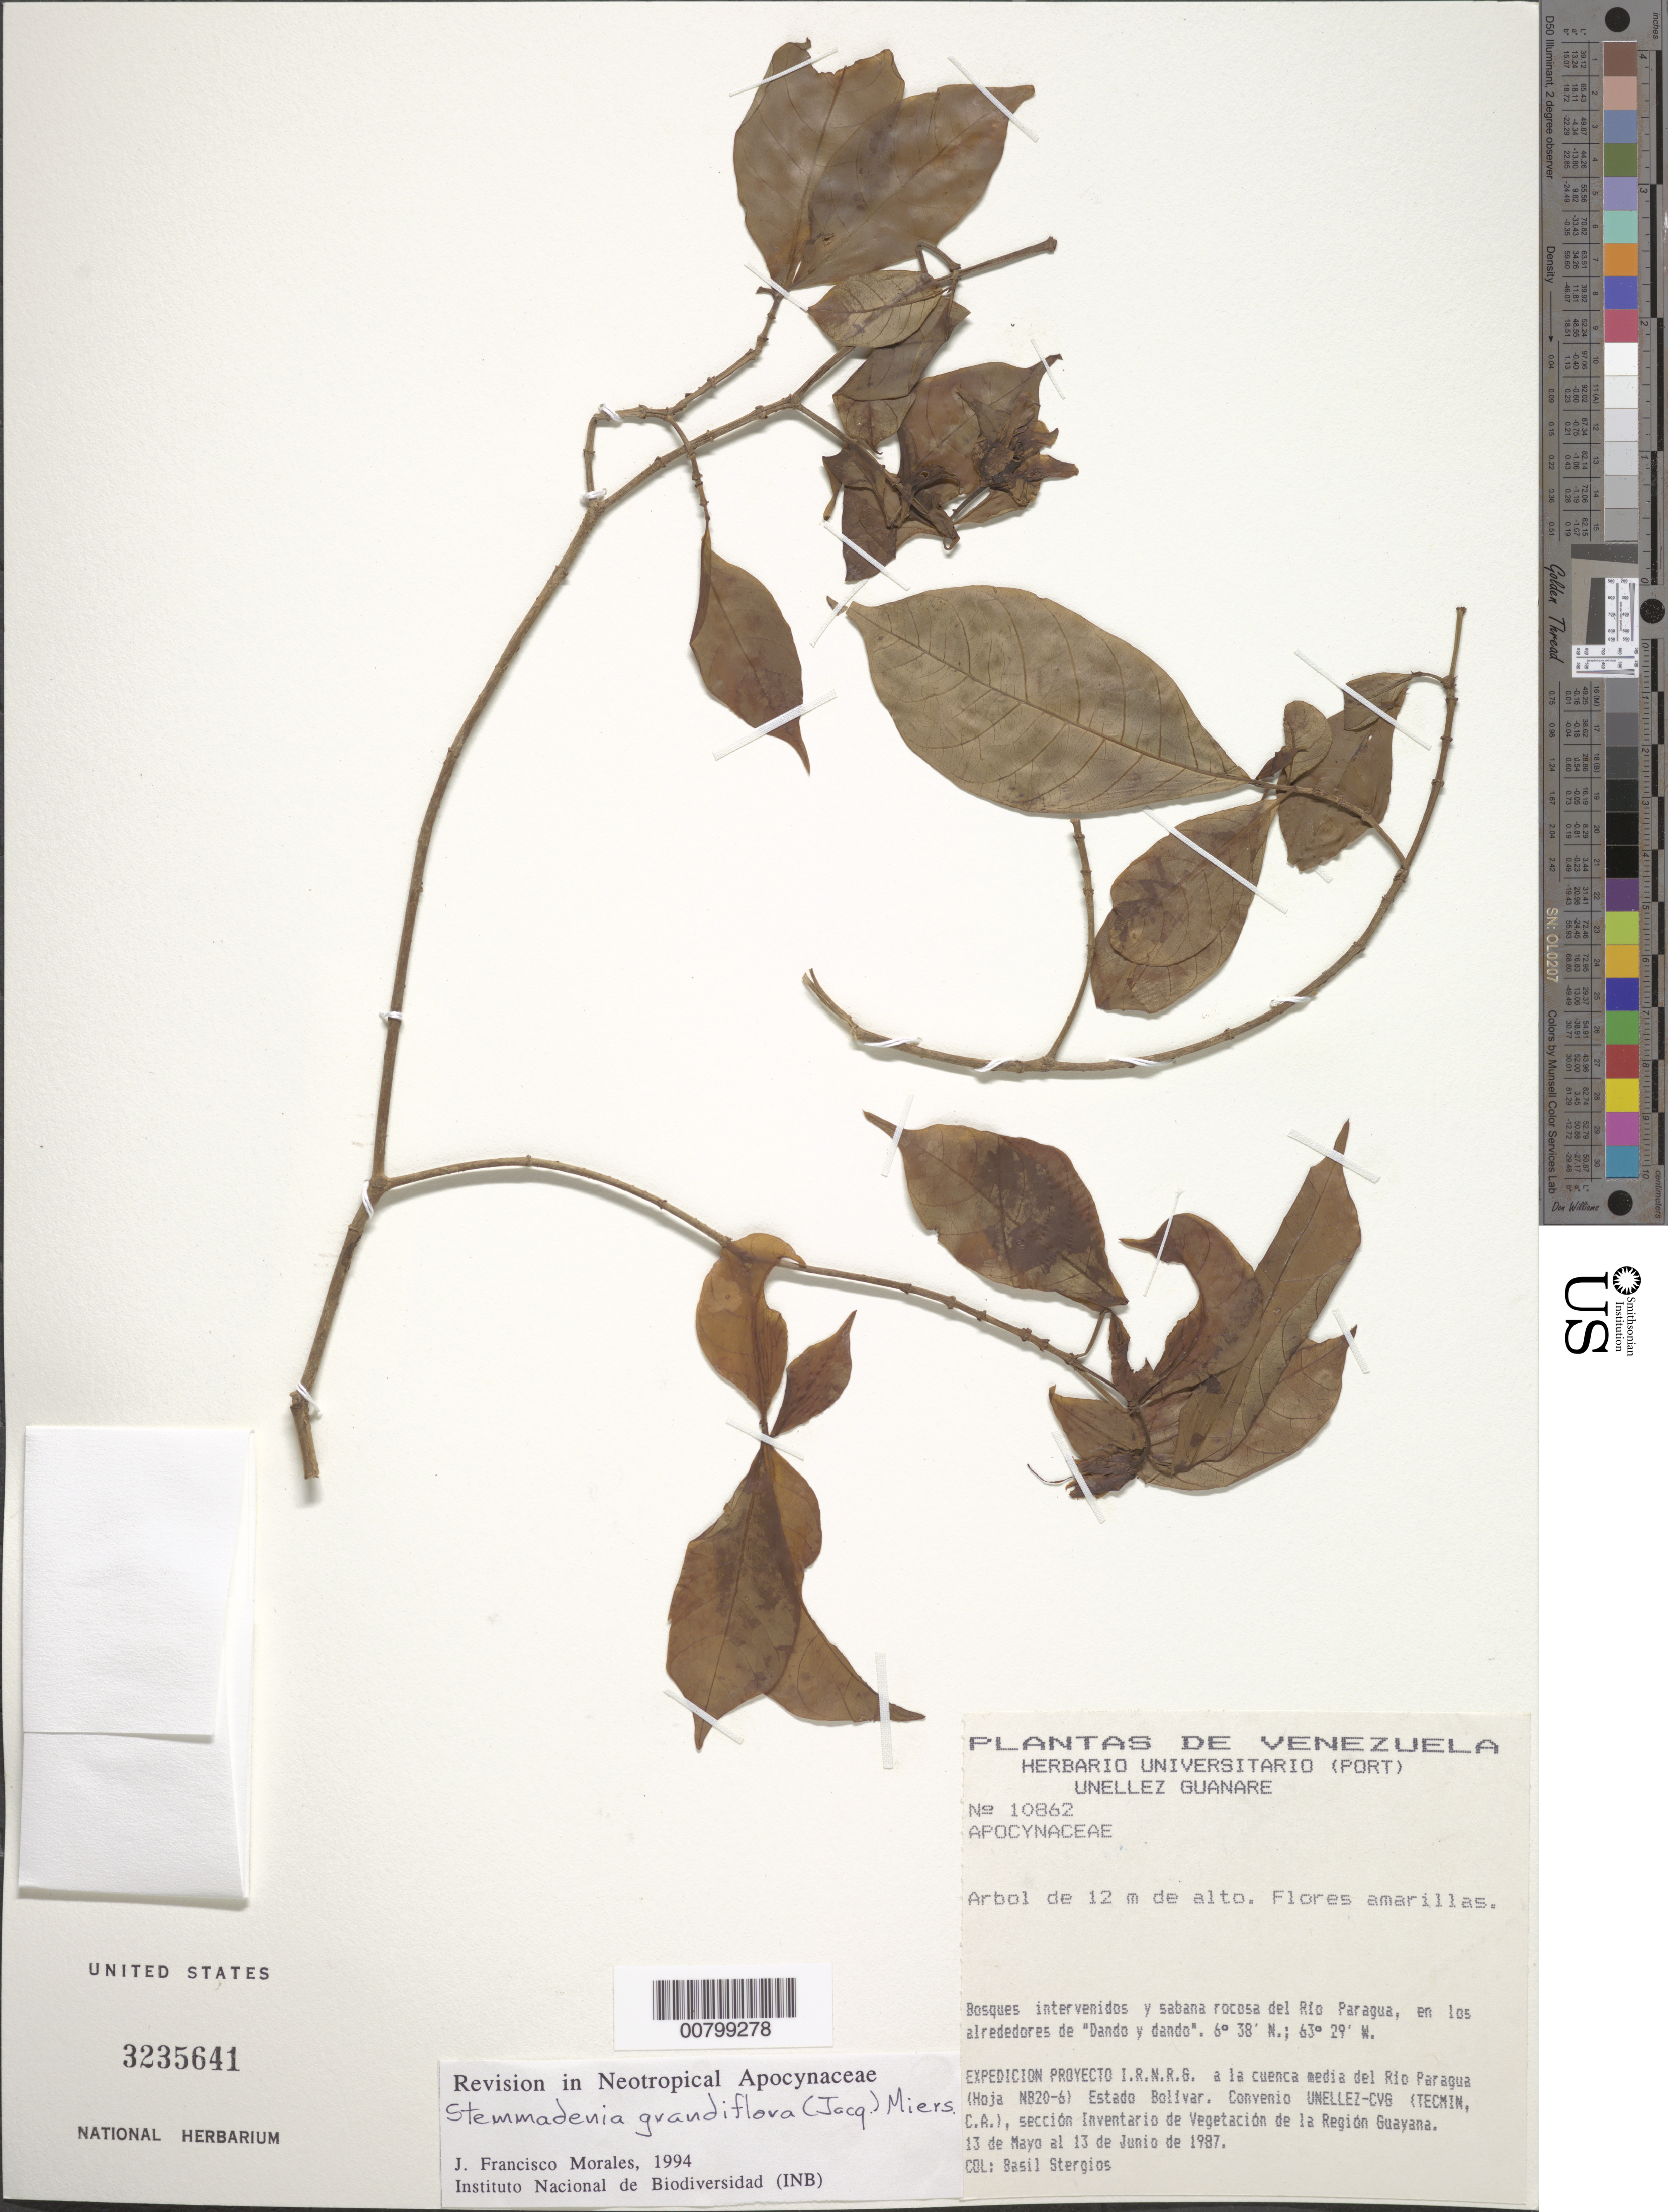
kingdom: Plantae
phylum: Tracheophyta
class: Magnoliopsida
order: Gentianales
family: Apocynaceae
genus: Stemmadenia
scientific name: Stemmadenia grandiflora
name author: (Jacq.) Miers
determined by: Morales, J. F.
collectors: B. G. Stergios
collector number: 10862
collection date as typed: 13-May-87 to 13-Jun-87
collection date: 1987-05-13/1987-06-13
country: Venezuela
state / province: Bolívar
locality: Río Paragua, "Dando y Dando"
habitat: Bosques intervenidos y sabana roscosa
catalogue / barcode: US 3235641